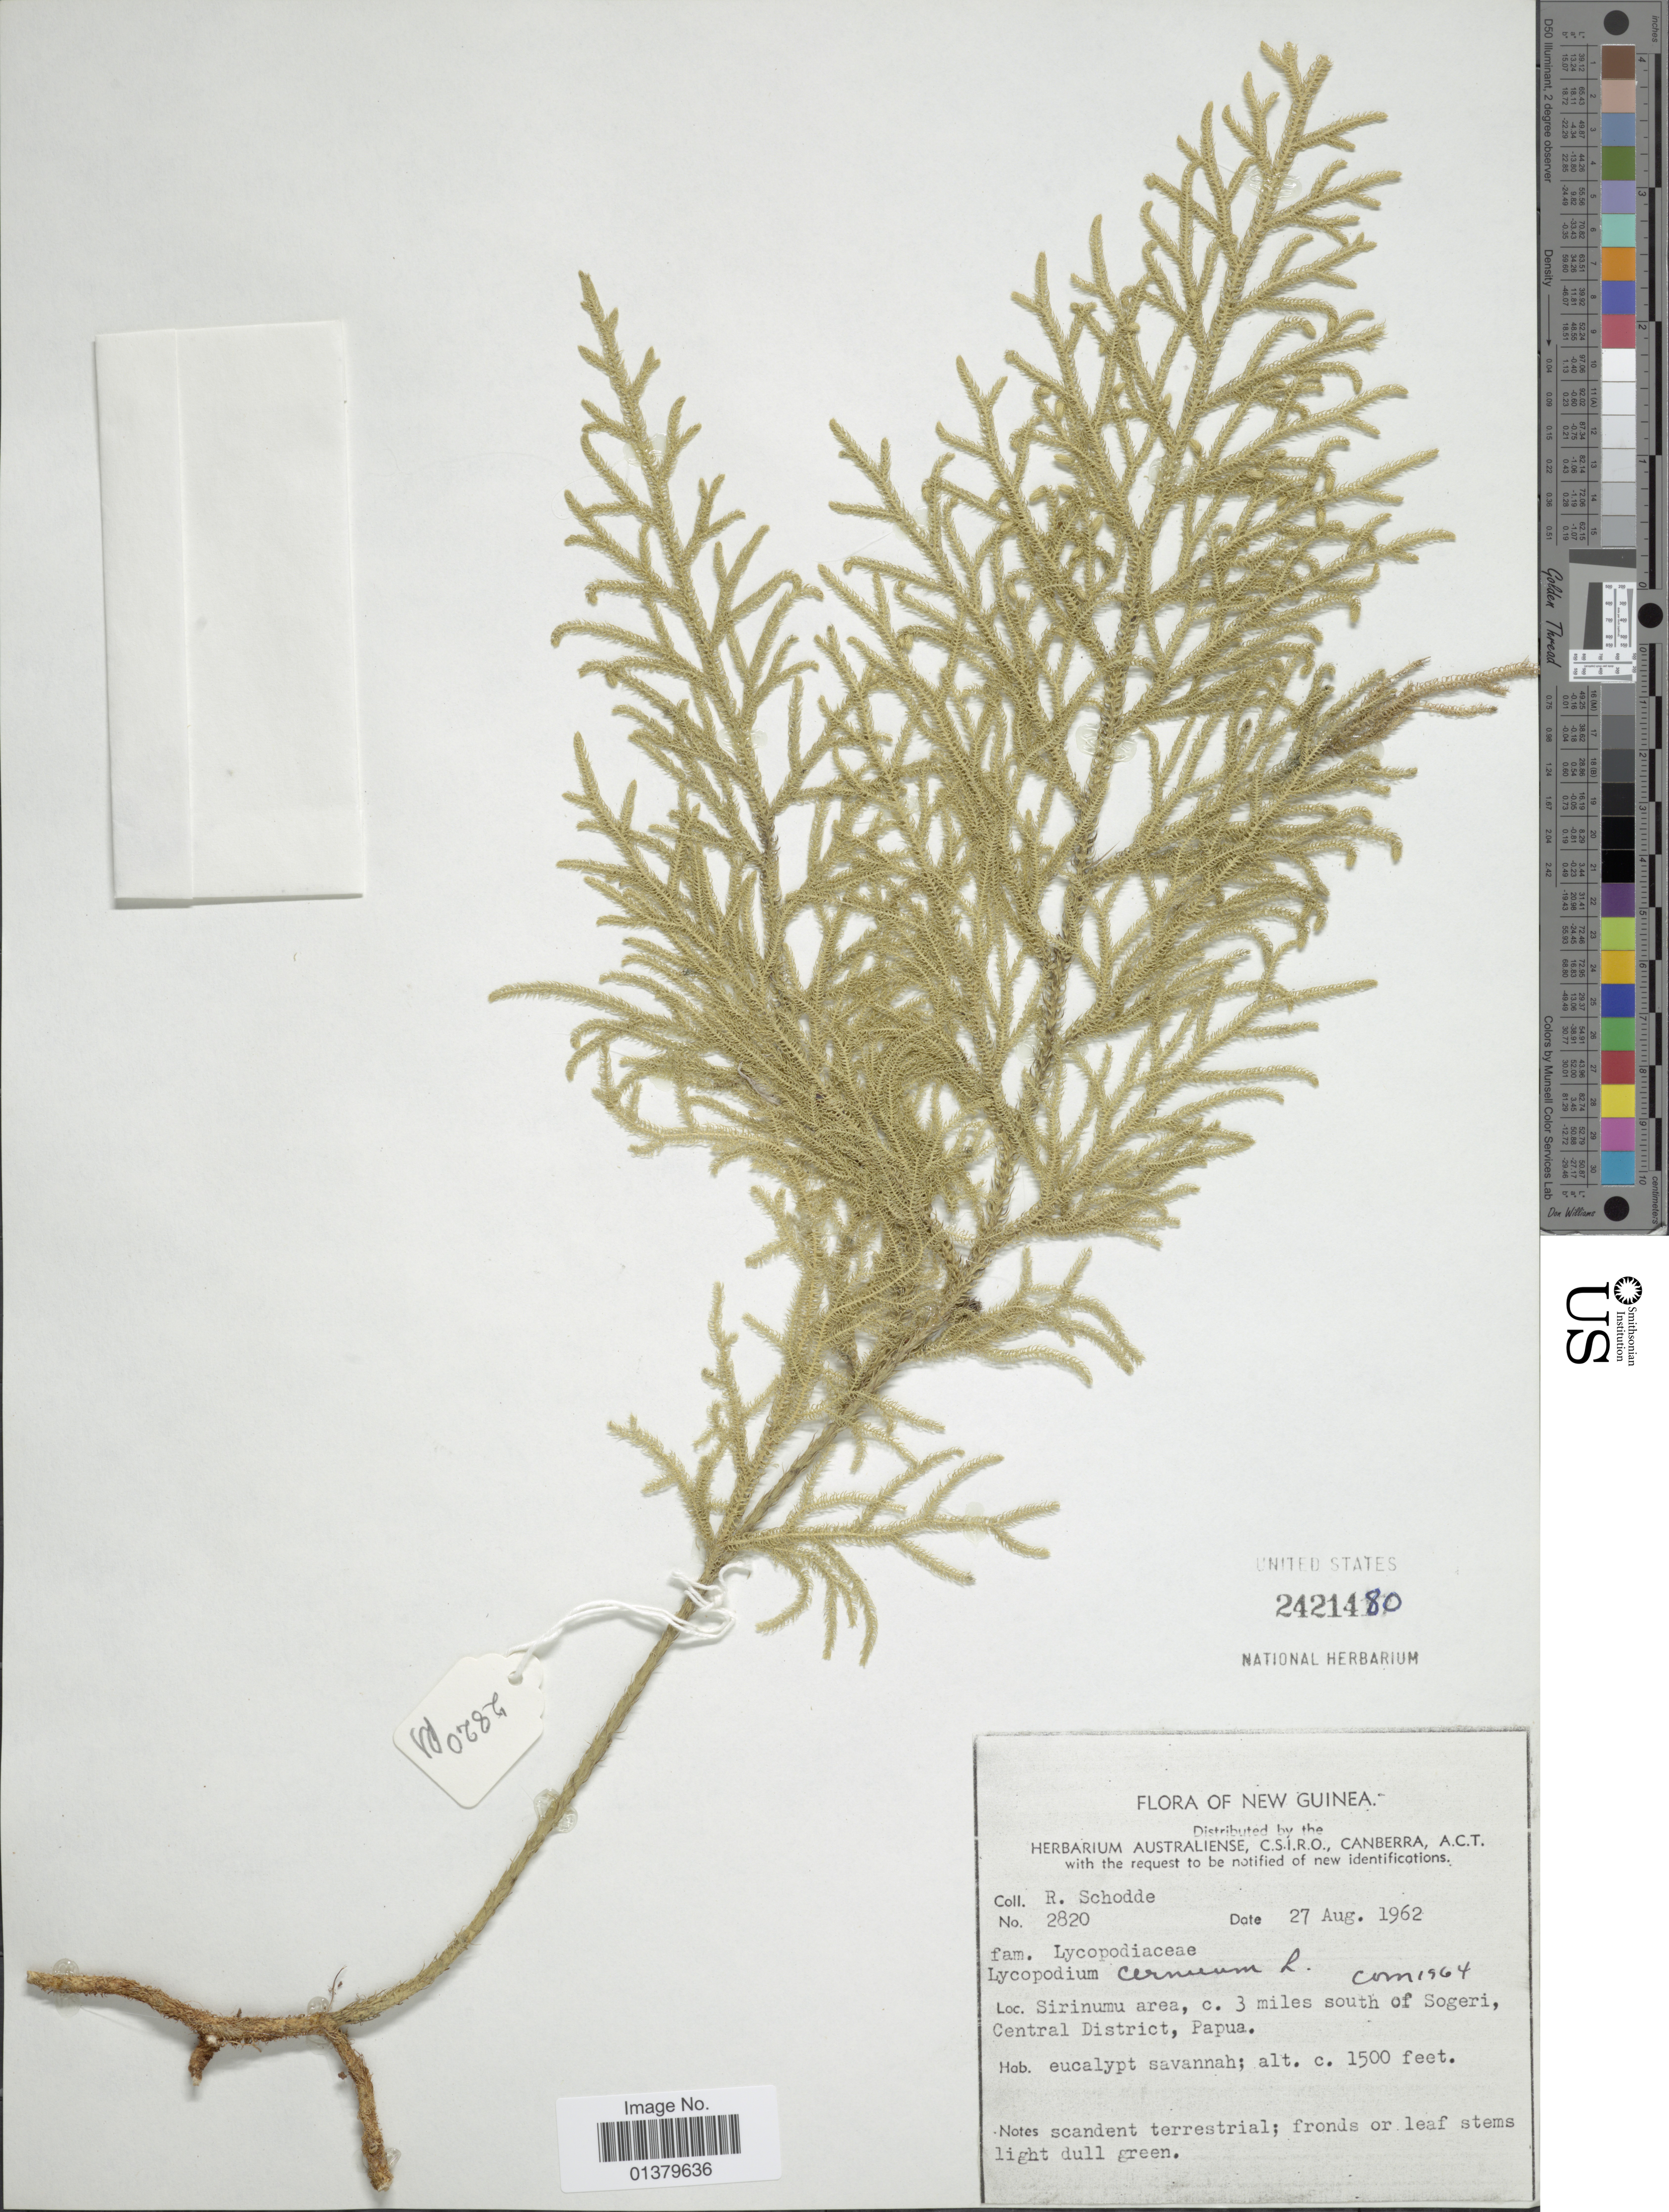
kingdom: Plantae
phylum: Tracheophyta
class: Lycopodiopsida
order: Lycopodiales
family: Lycopodiaceae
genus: Palhinhaea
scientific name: Palhinhaea cernua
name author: (L.) Vasc. & Franco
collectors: R. Schodde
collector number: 2820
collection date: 1962-08-27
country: Papua New Guinea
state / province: Central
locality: New Guinea, Sirinumu area, c. 3 miles south of Sogeri, central District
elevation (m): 457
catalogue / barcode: US 2421480